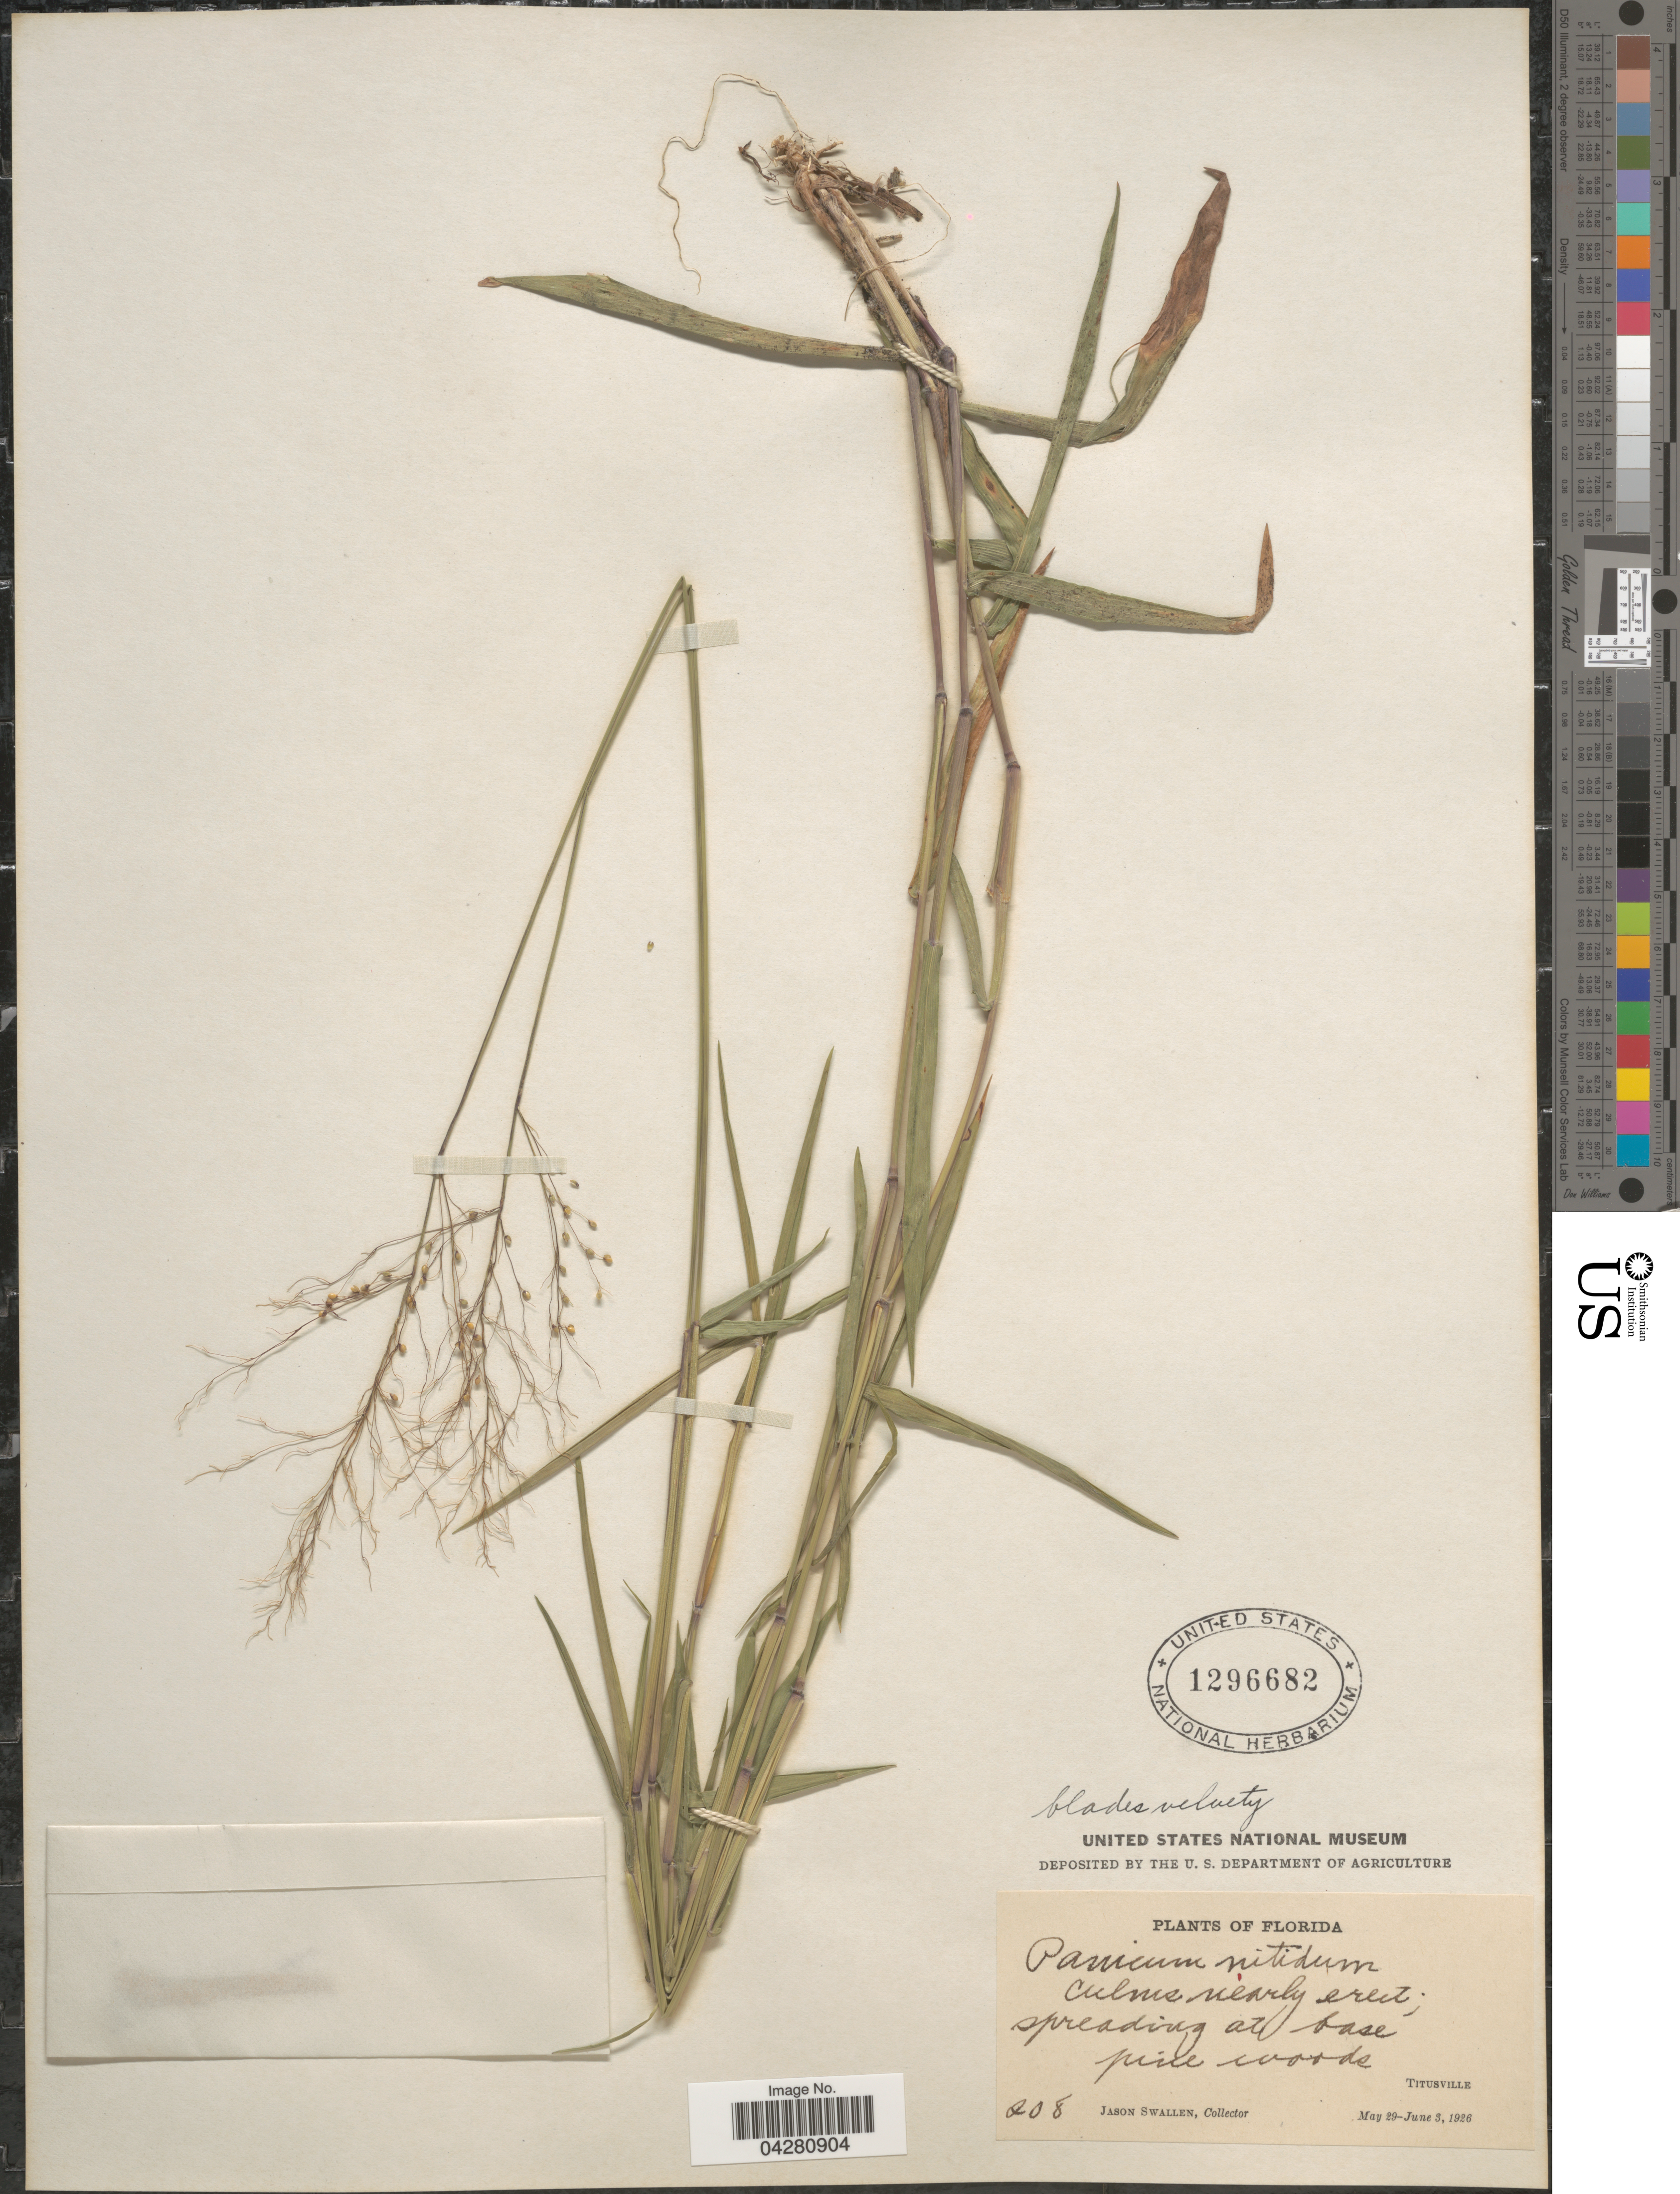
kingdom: Plantae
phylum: Tracheophyta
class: Liliopsida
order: Poales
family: Poaceae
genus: Dichanthelium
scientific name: Dichanthelium dichotomum var. dichotomum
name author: (L.) Gould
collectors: J. R. Swallen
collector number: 208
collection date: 1926-05-29/1926-06-03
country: United States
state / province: Florida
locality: Spreading at base pine woods. Titusville.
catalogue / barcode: US 1296682